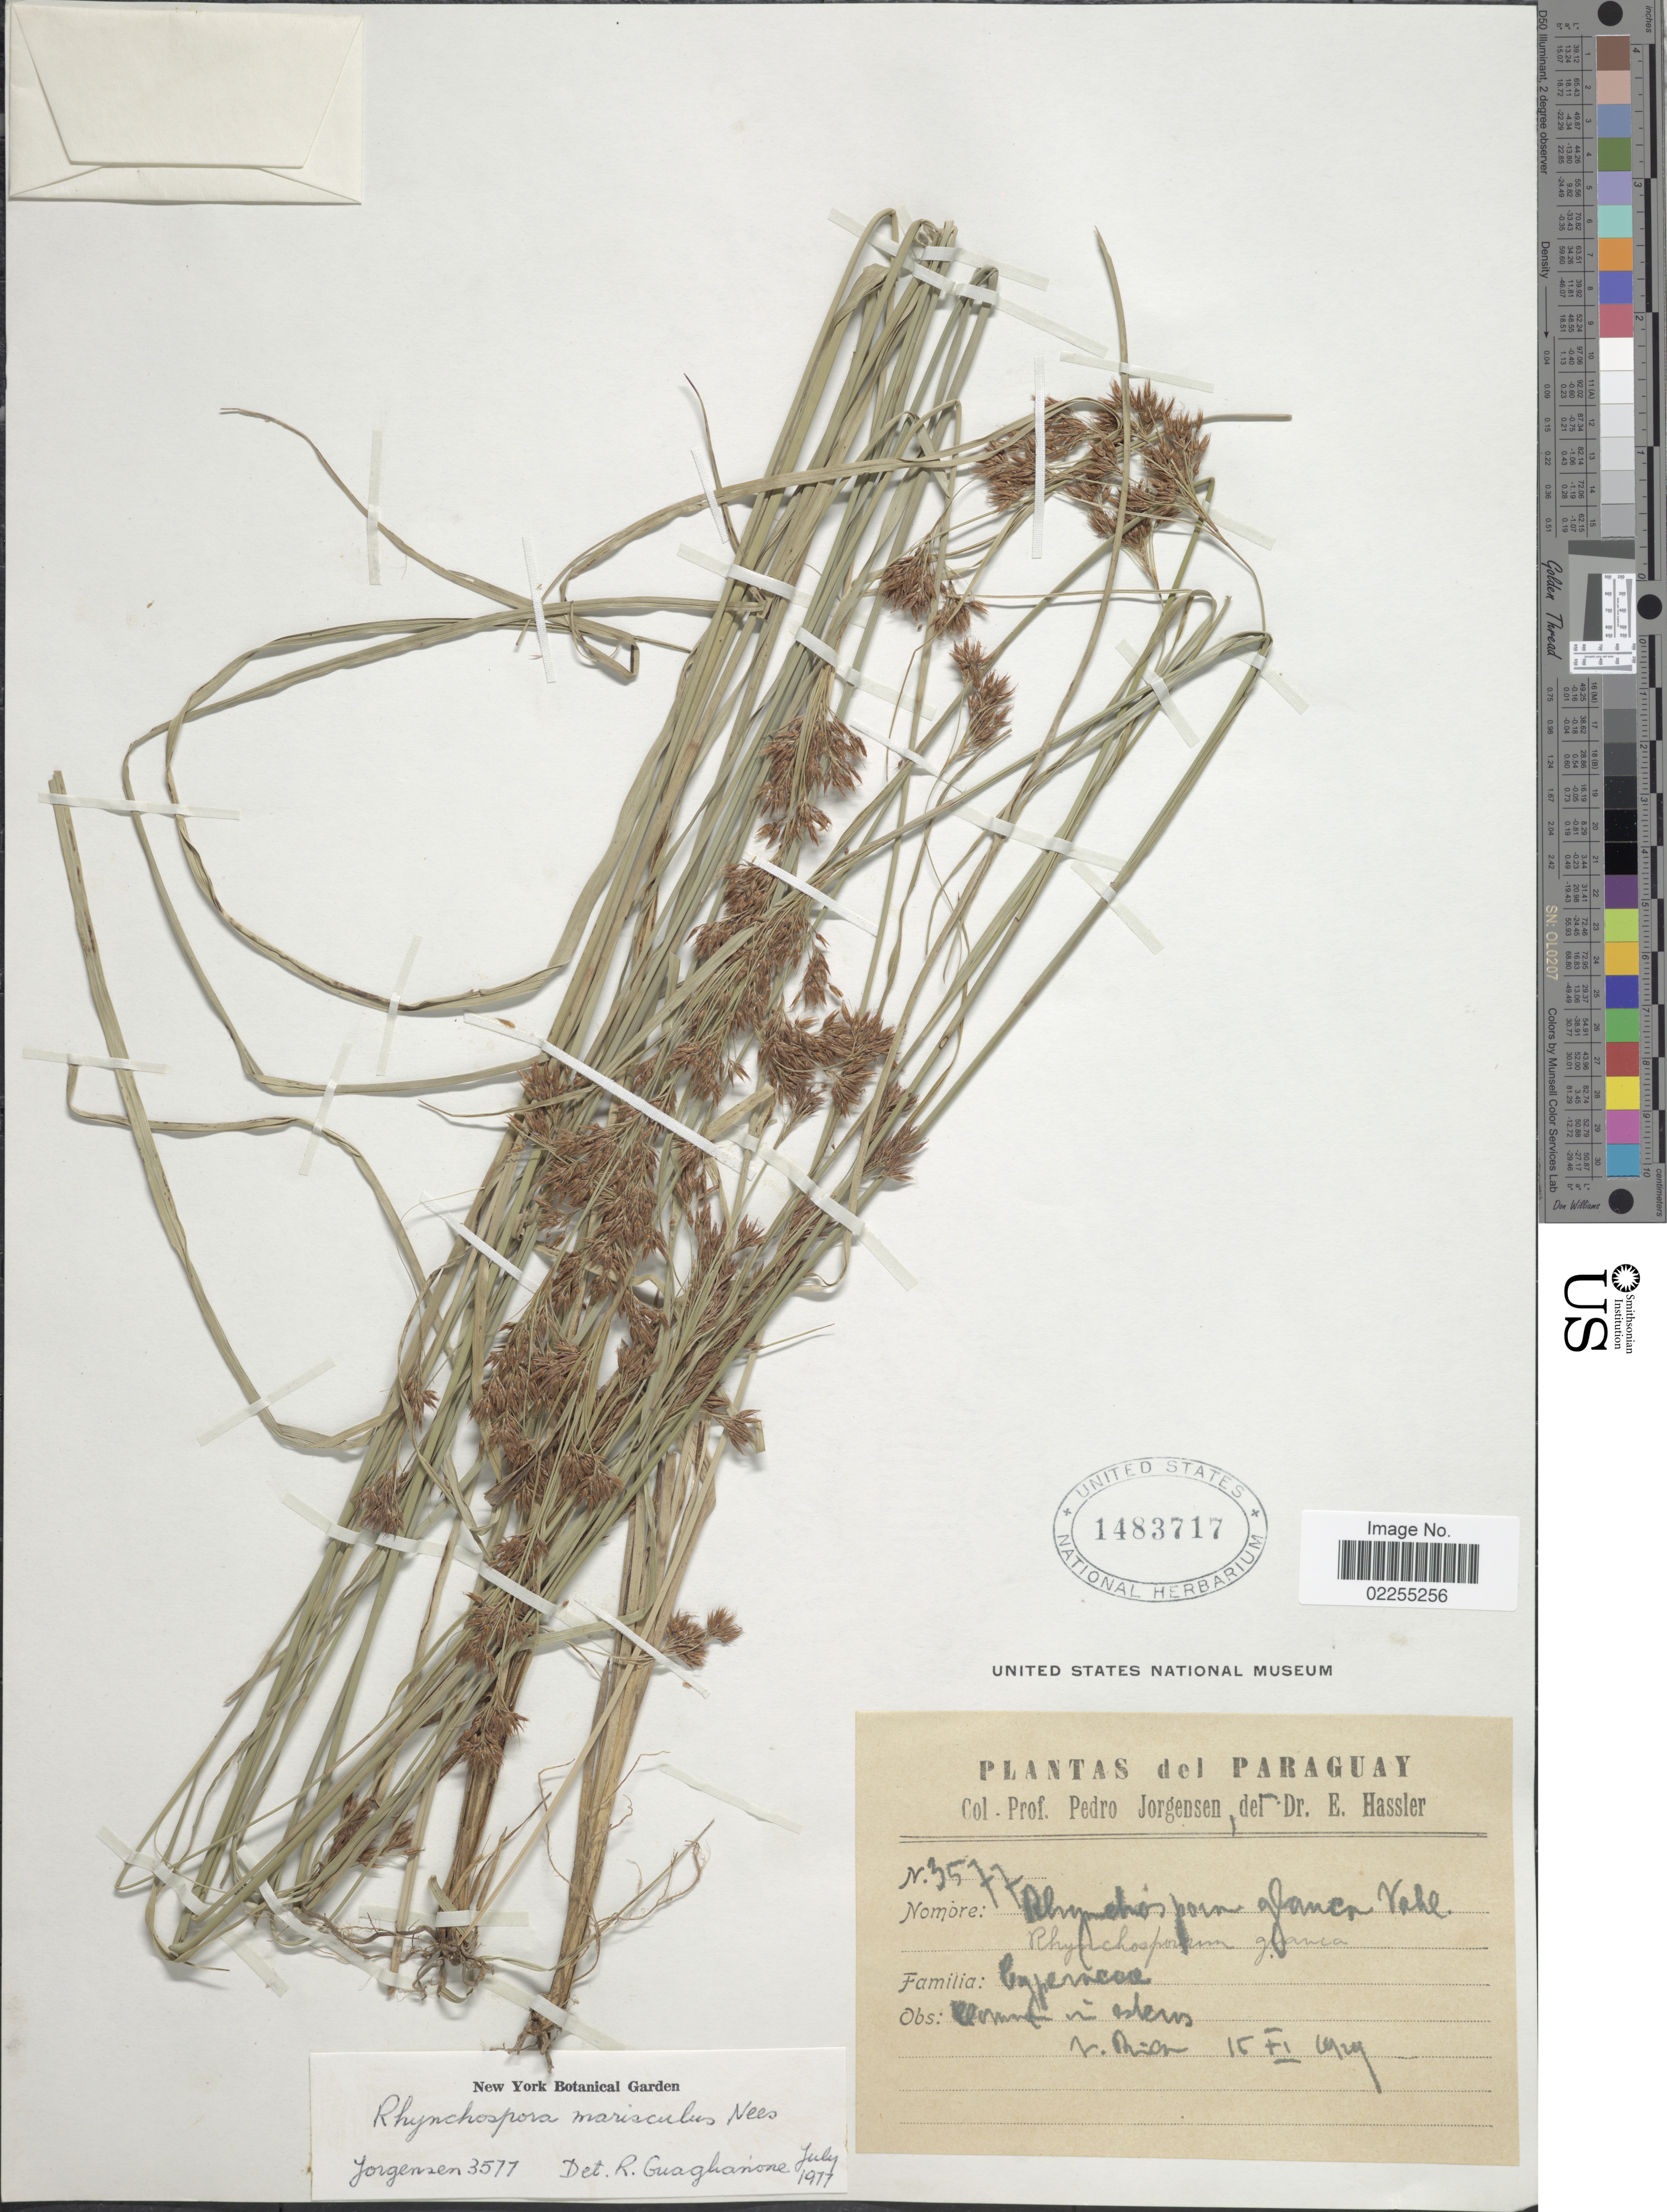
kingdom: Plantae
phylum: Tracheophyta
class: Liliopsida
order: Poales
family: Cyperaceae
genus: Rhynchospora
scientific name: Rhynchospora marisculus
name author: Lindl. & Nees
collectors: P. Jörgensen & E. Hassler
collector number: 3577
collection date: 1929-11-15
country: Paraguay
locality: V. Rica.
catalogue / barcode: US 1483717